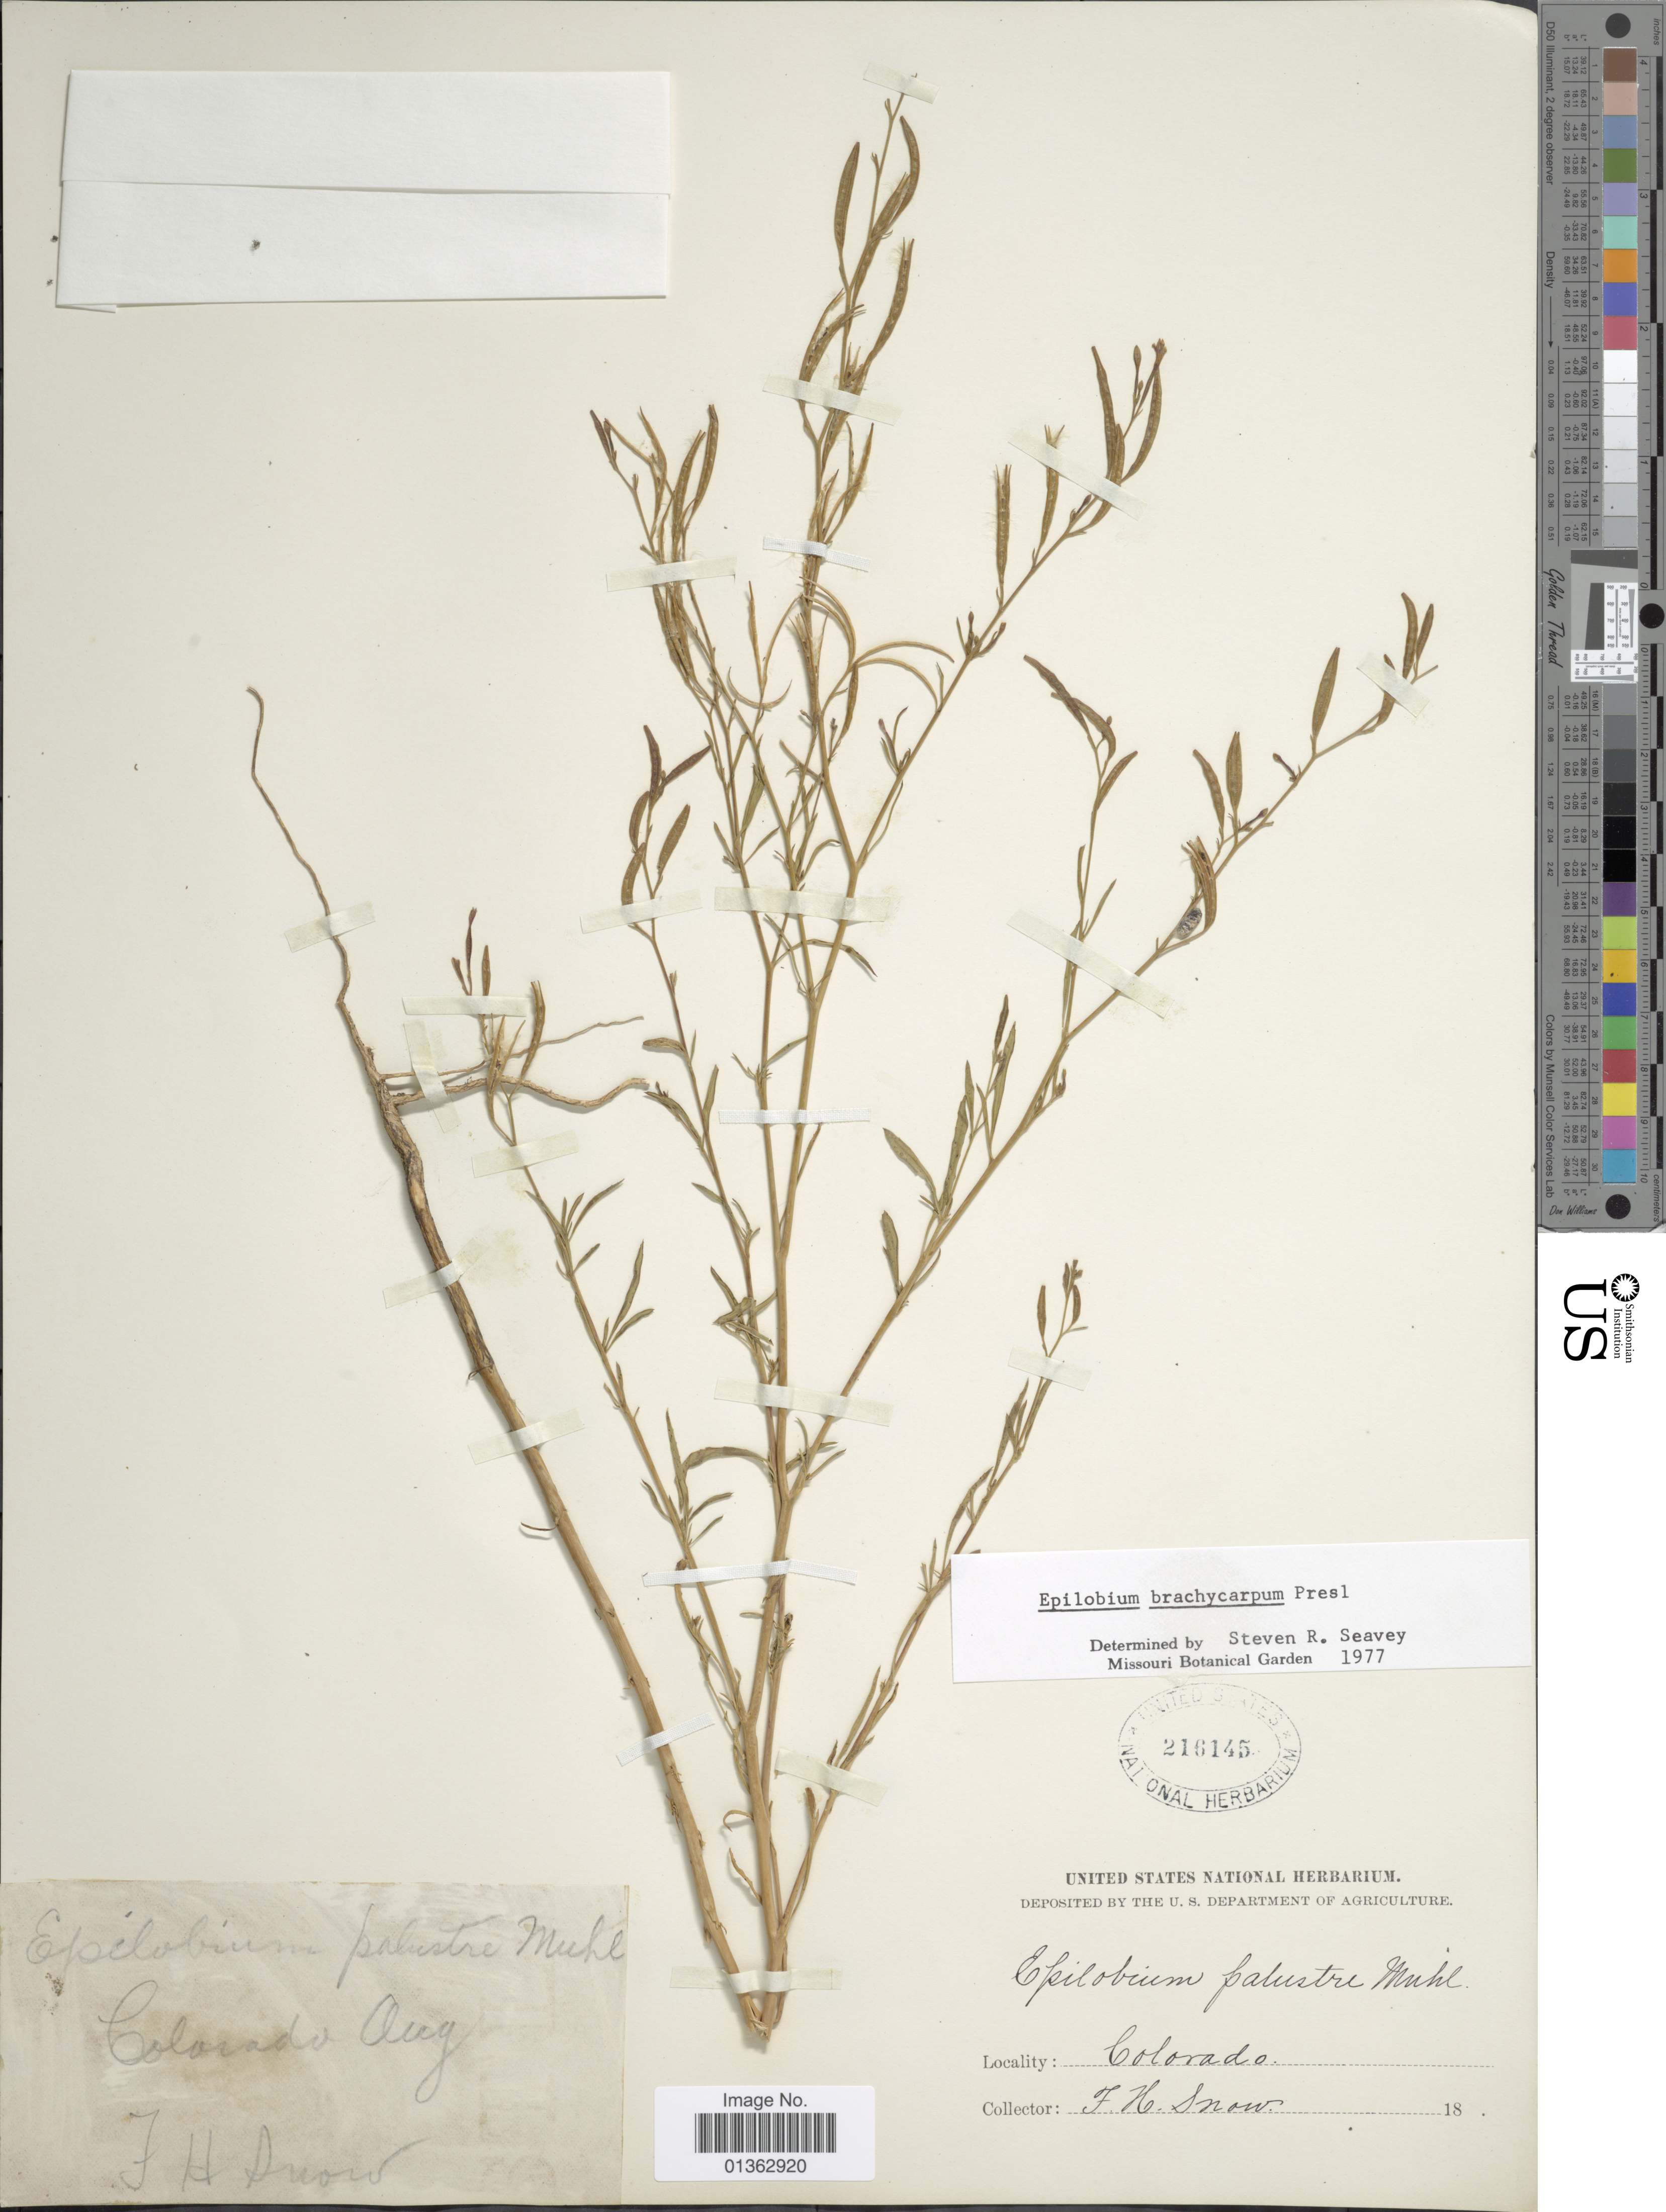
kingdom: Plantae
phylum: Tracheophyta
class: Magnoliopsida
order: Myrtales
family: Onagraceae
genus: Epilobium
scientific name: Epilobium brachycarpum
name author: C. Presl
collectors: F. H. Snow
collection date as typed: Transcribed d/m/y: /8/18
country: United States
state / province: Colorado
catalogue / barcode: US 216145